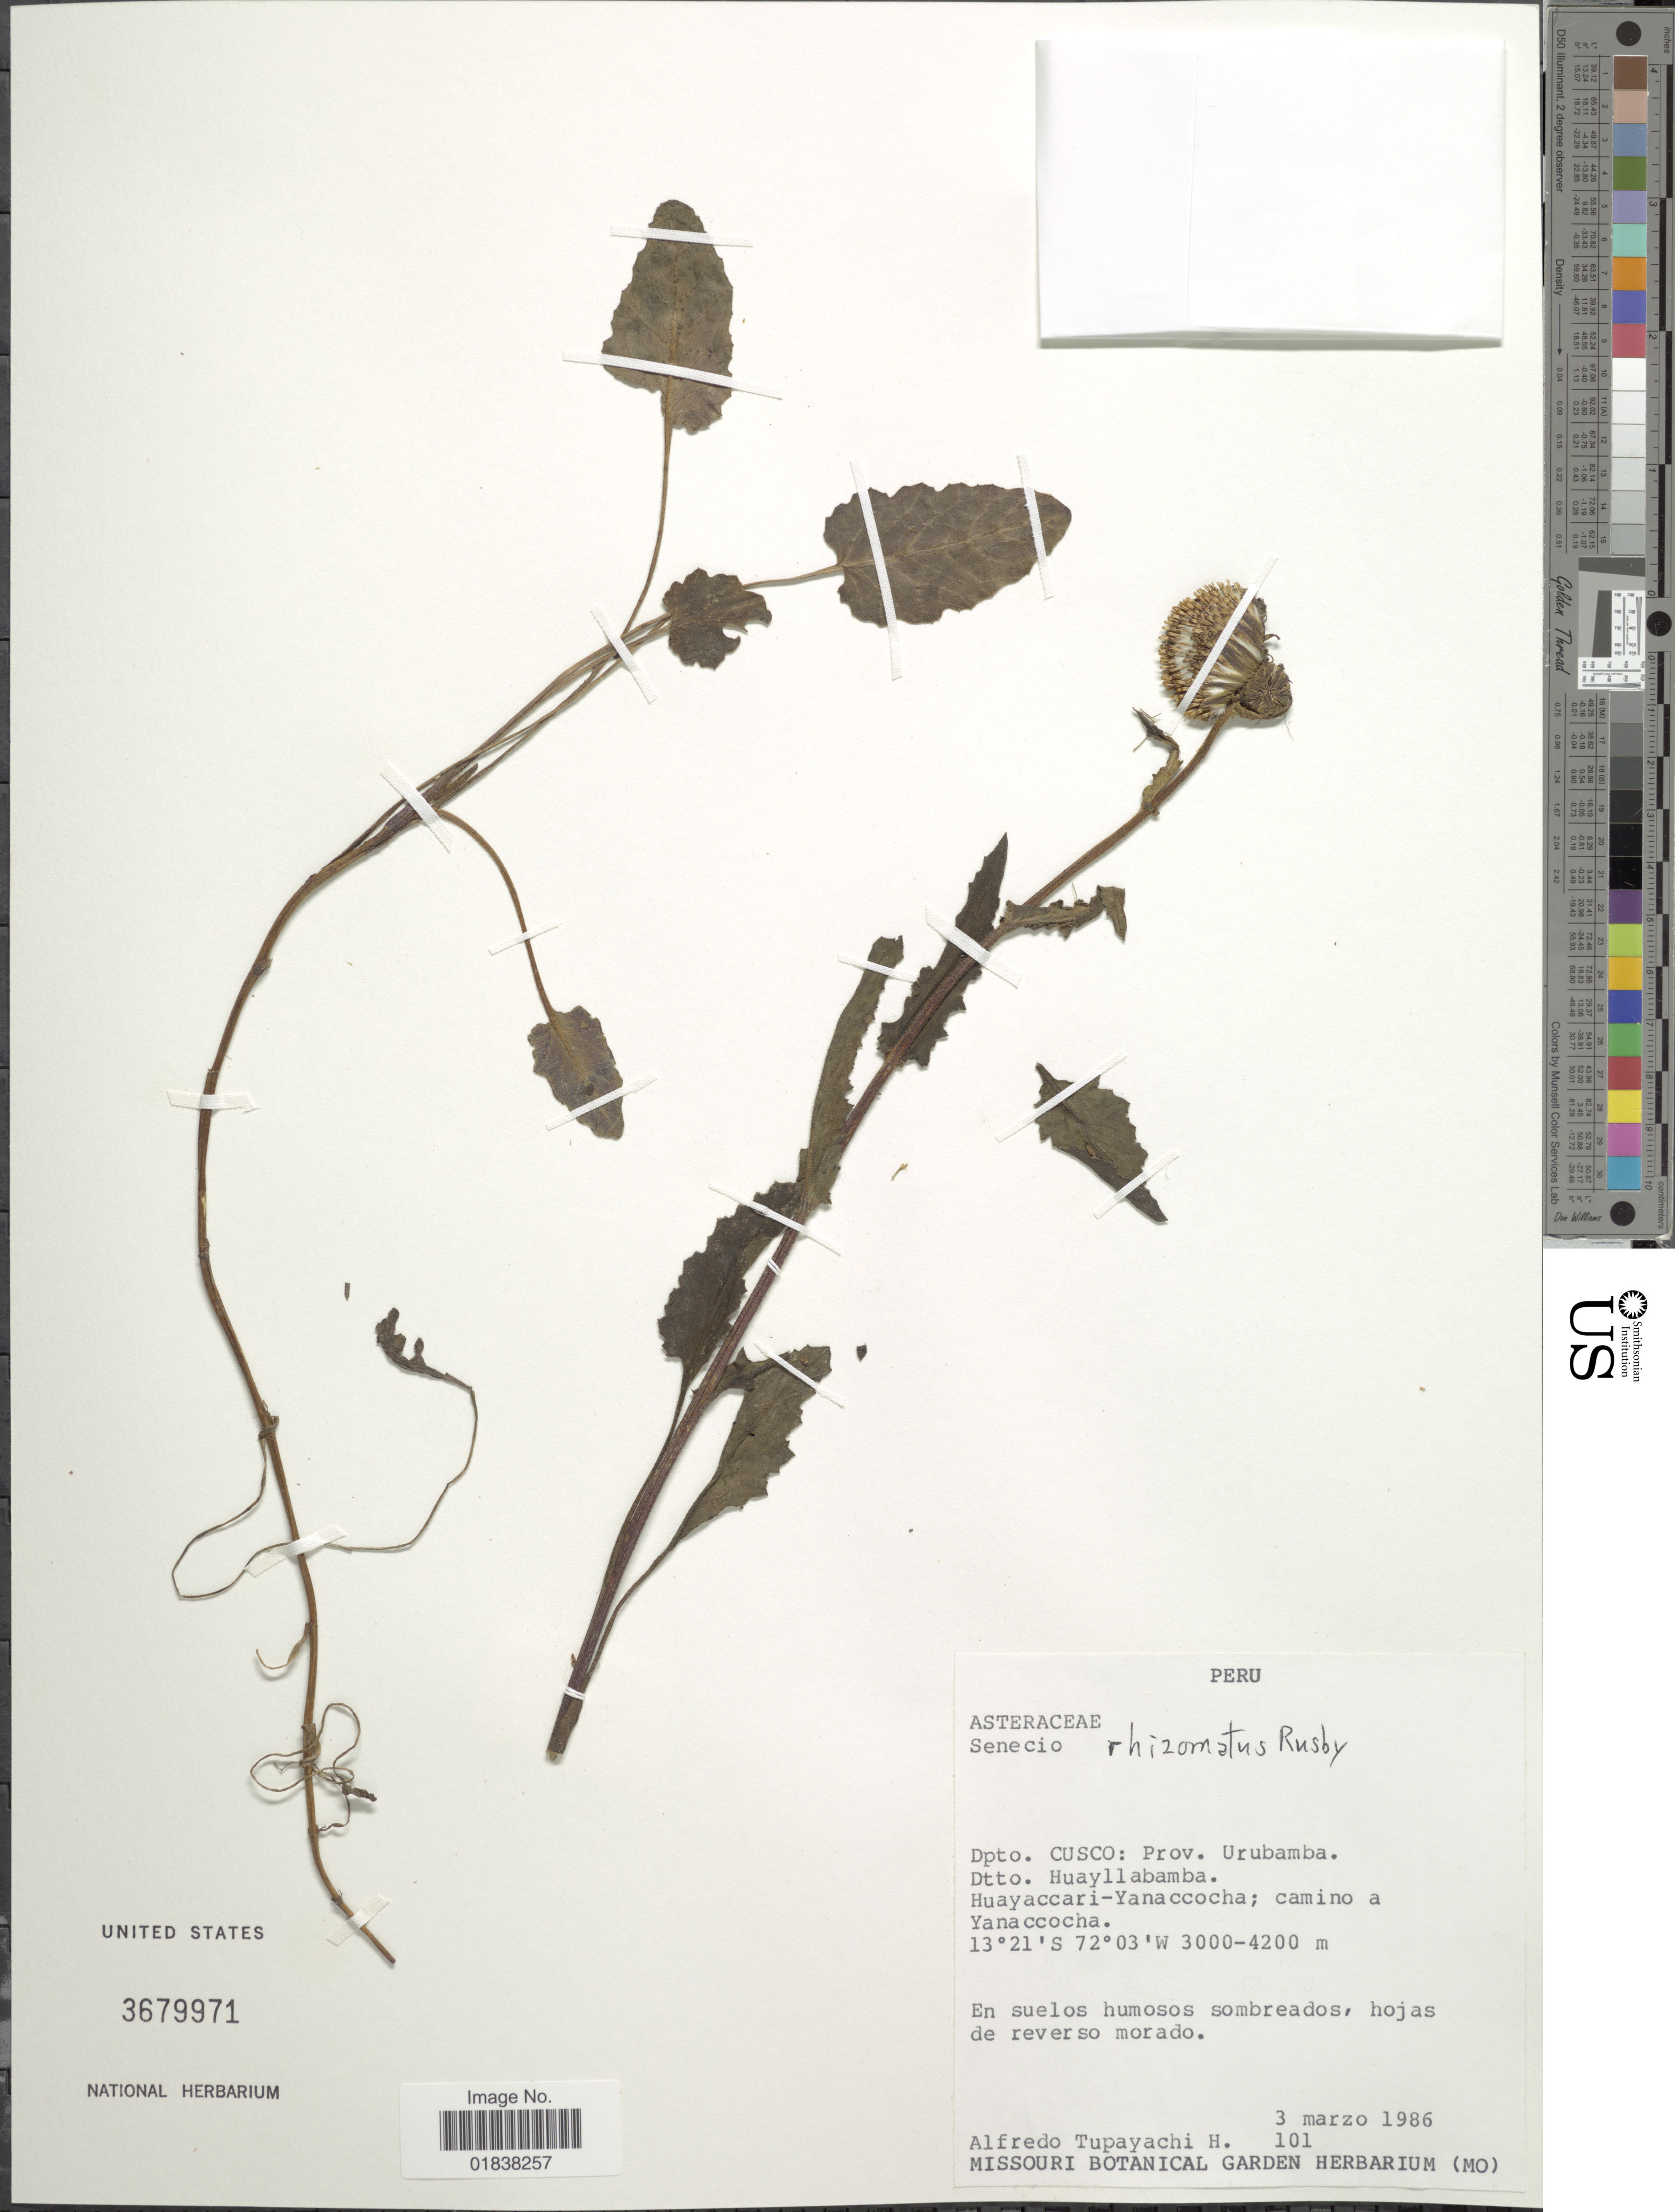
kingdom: Plantae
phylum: Tracheophyta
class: Magnoliopsida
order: Asterales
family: Asteraceae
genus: Senecio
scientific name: Senecio rhizomatus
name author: Rusby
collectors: A. Tupayachi H.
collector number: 101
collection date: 1986-03-03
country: Peru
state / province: Cusco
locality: Prov. Urubamba, Dtto. Huayllabamba, Huayaccari-Yanacocha, camino a Yanacocha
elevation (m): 3000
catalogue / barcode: US 3679971